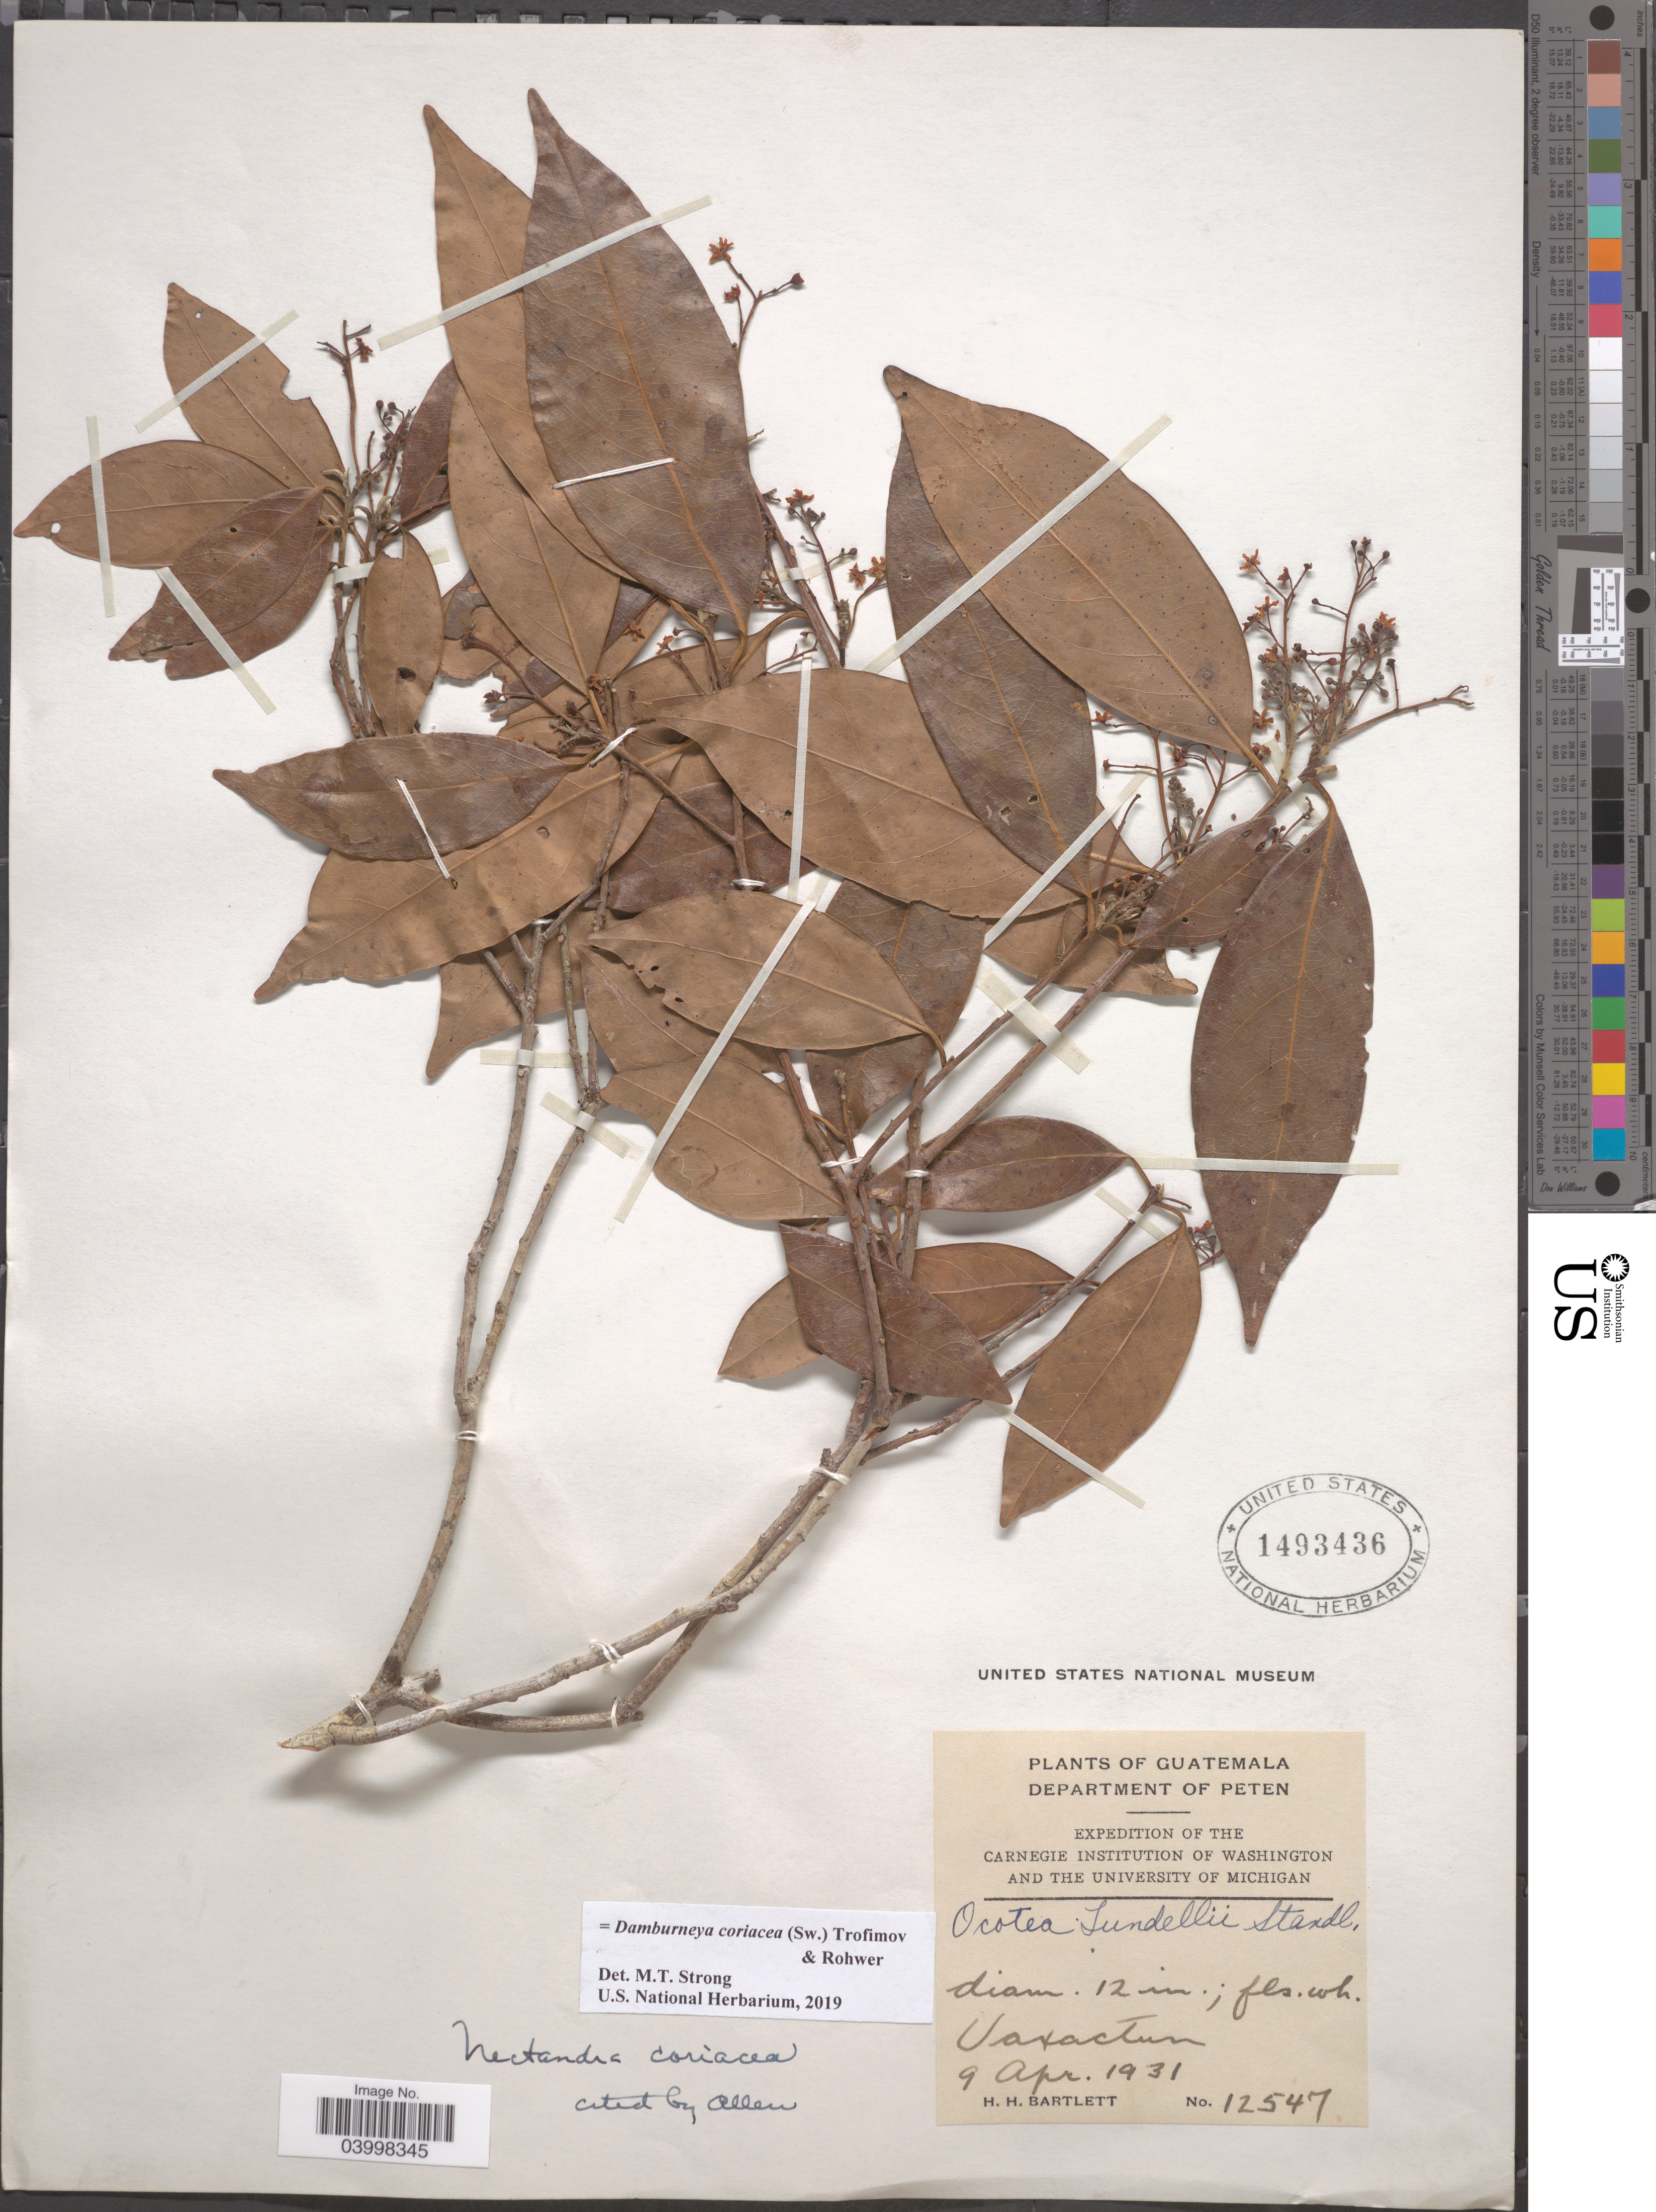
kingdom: Plantae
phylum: Tracheophyta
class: Magnoliopsida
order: Laurales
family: Lauraceae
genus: Damburneya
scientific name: Damburneya coriacea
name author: (Sw.) Trofimov & Rohwer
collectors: H. H. Bartlett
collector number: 12547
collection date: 1931-04-09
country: Guatemala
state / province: El Peten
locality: Department of Peten. Uaxactun.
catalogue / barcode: US 1493436